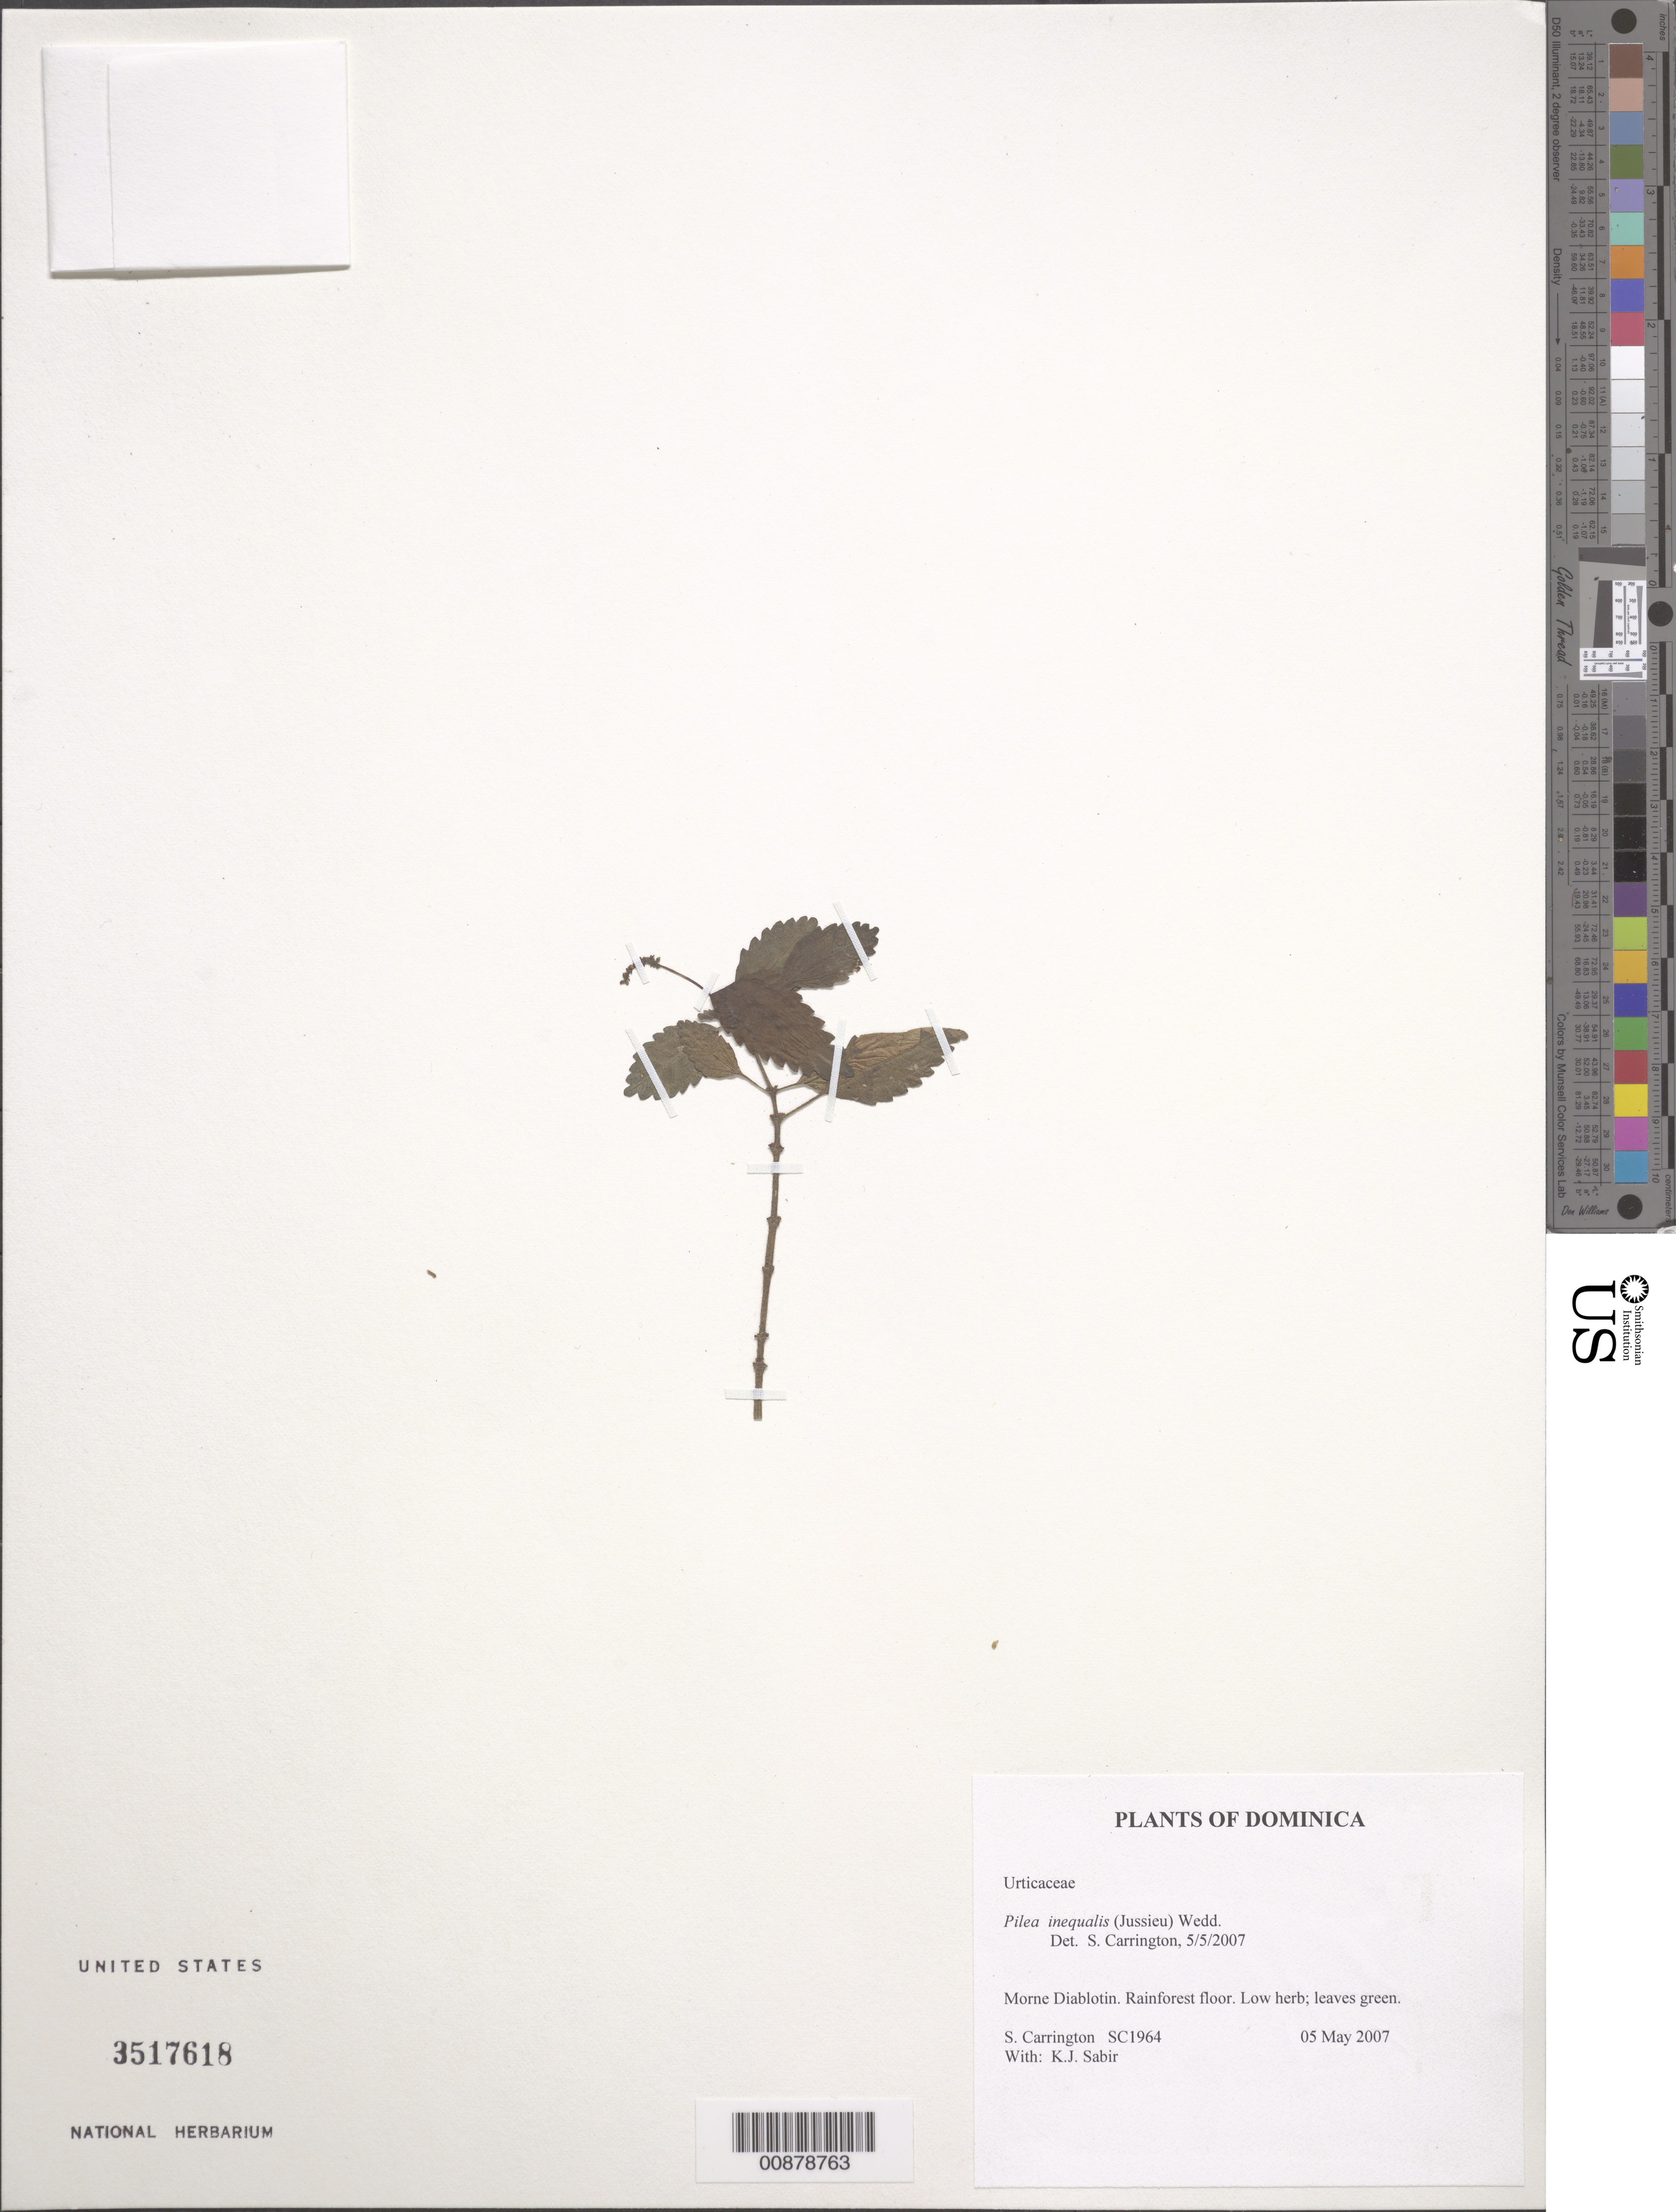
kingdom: Plantae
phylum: Tracheophyta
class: Magnoliopsida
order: Rosales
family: Urticaceae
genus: Pilea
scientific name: Pilea inaequalis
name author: (Juss. ex Poir.) Wedd.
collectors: C. M. S. Carrington & K. Sabir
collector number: SC 1964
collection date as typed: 05 May 2007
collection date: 2007-05-05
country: Dominica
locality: Morne Diablotin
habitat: Rainforest floor.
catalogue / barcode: US 3517618